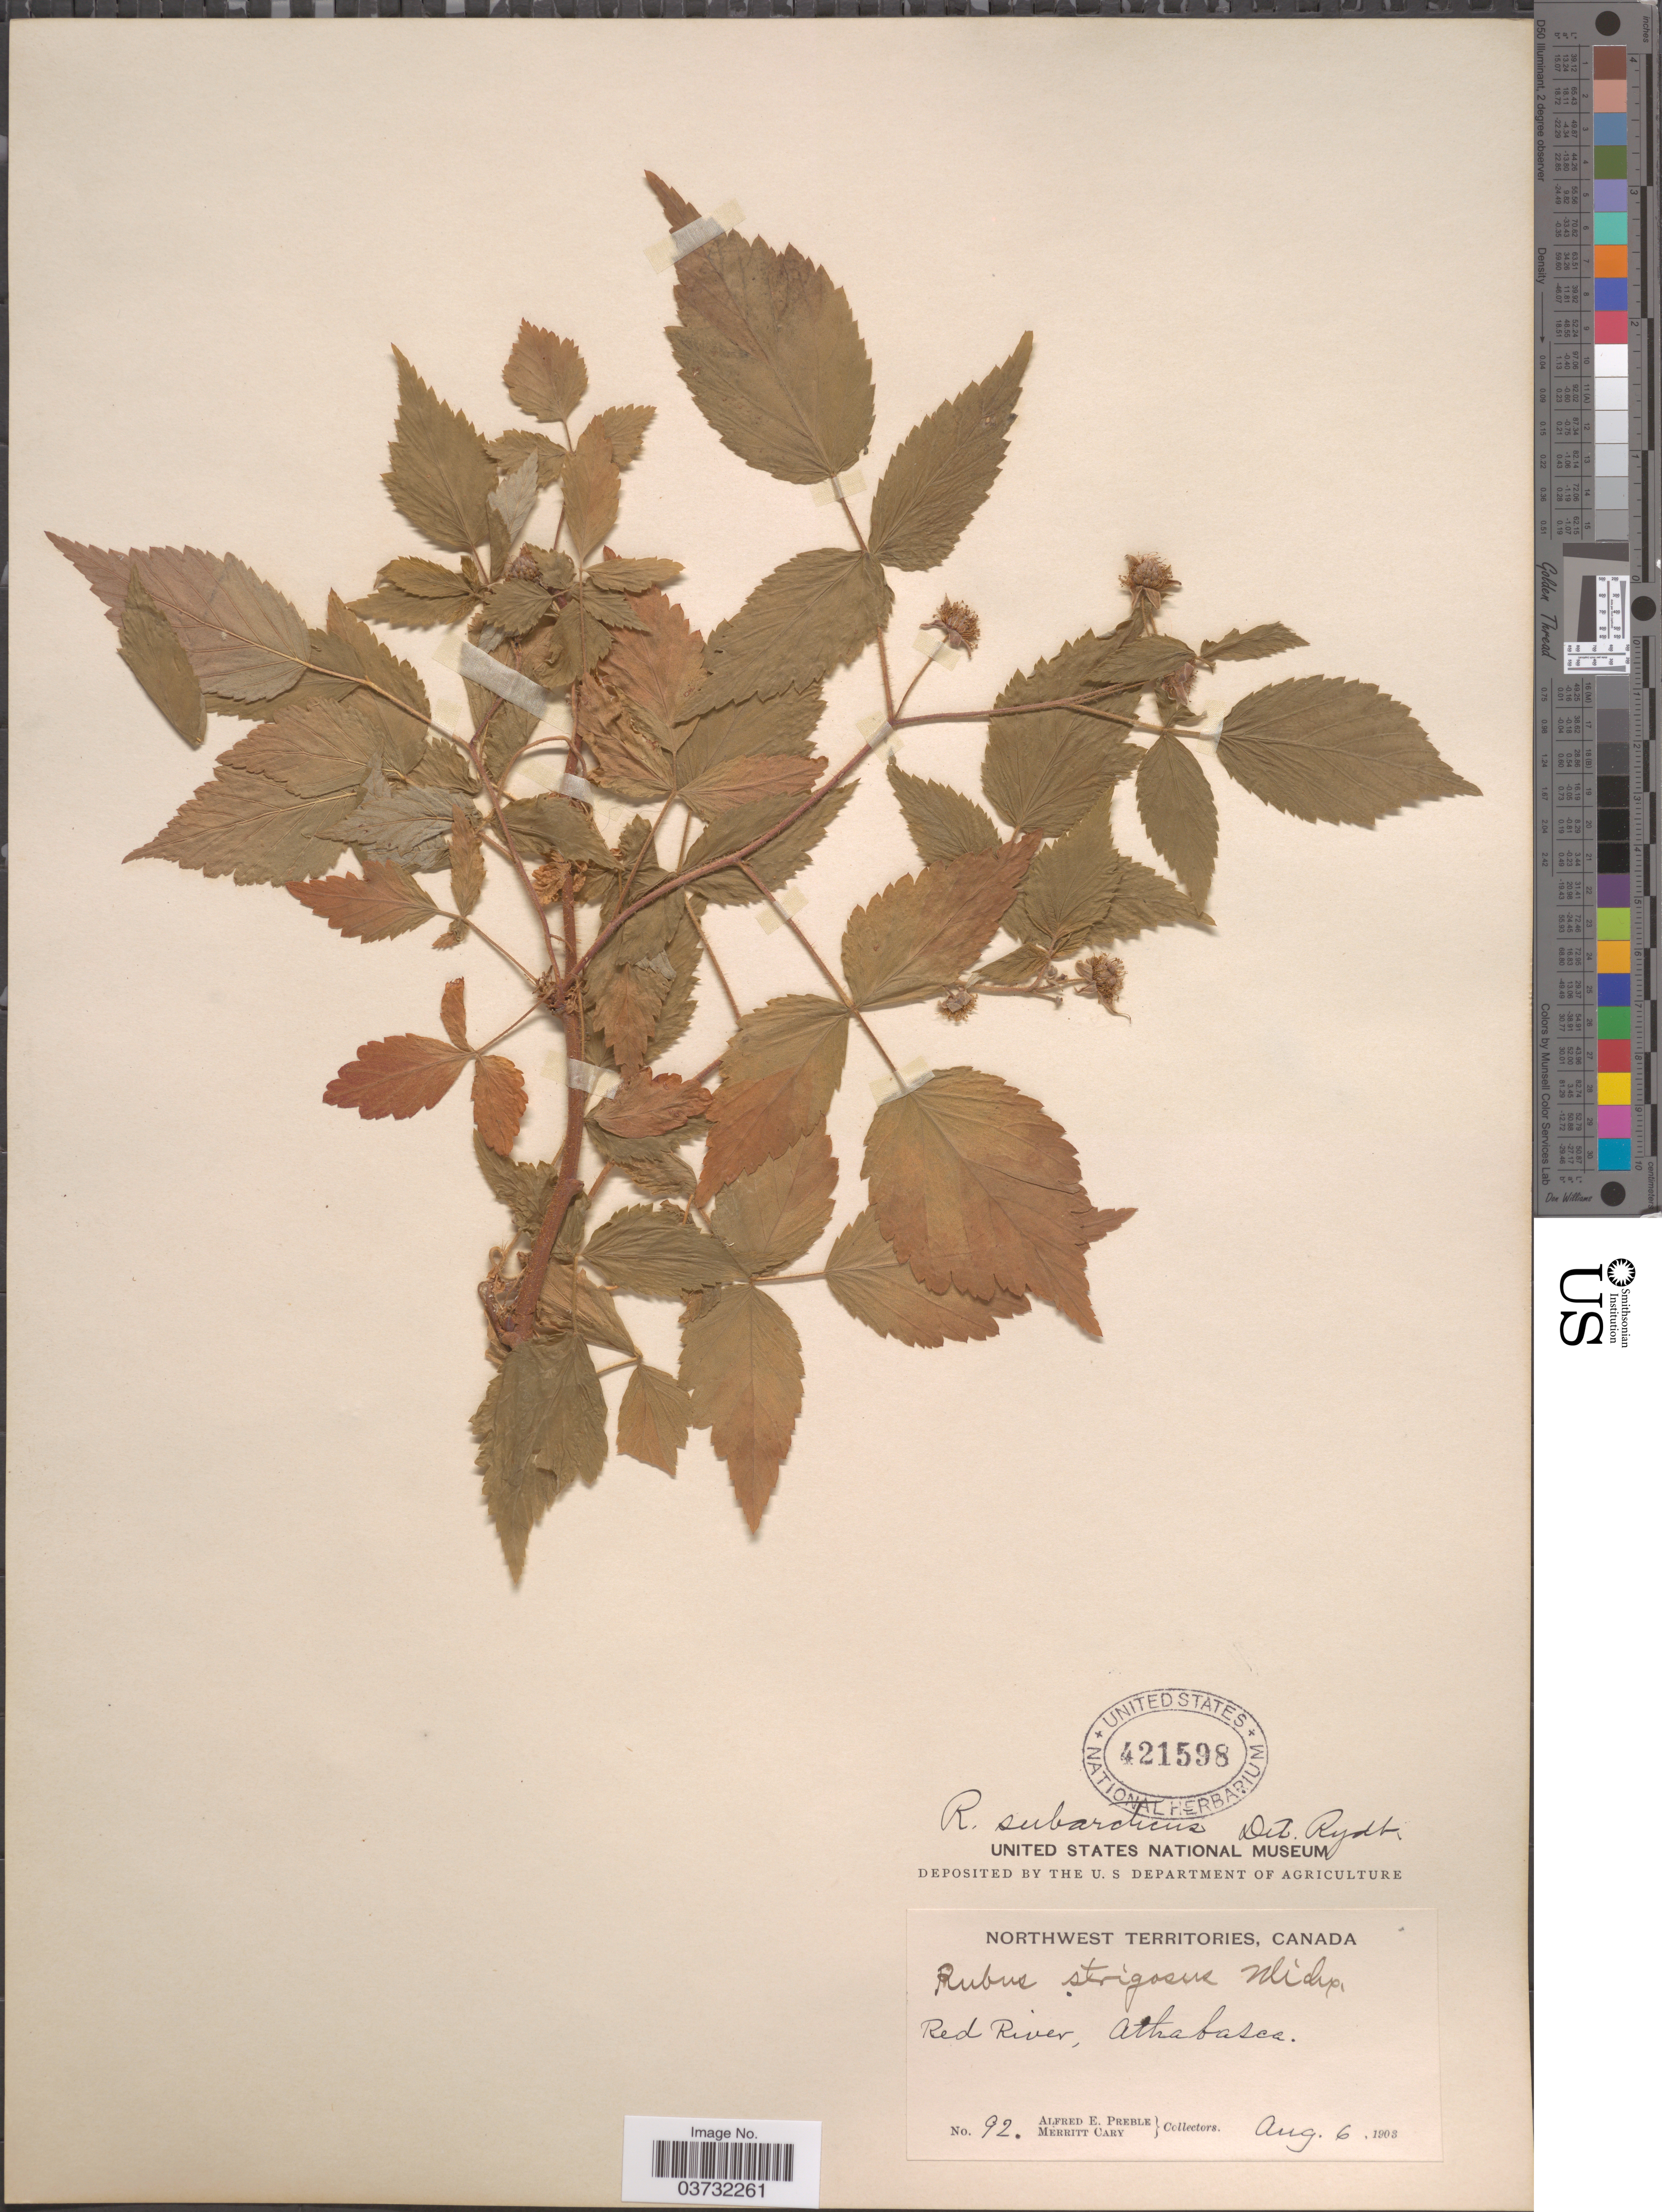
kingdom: Plantae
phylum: Tracheophyta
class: Magnoliopsida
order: Rosales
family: Rosaceae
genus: Rubus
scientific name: Rubus subarcticus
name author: (Greene) Rydb.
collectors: A. Preble & M. Cary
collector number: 92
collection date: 1903-08-06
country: Canada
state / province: Northwest Territories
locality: Red River, Athabasca.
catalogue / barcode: US 421598